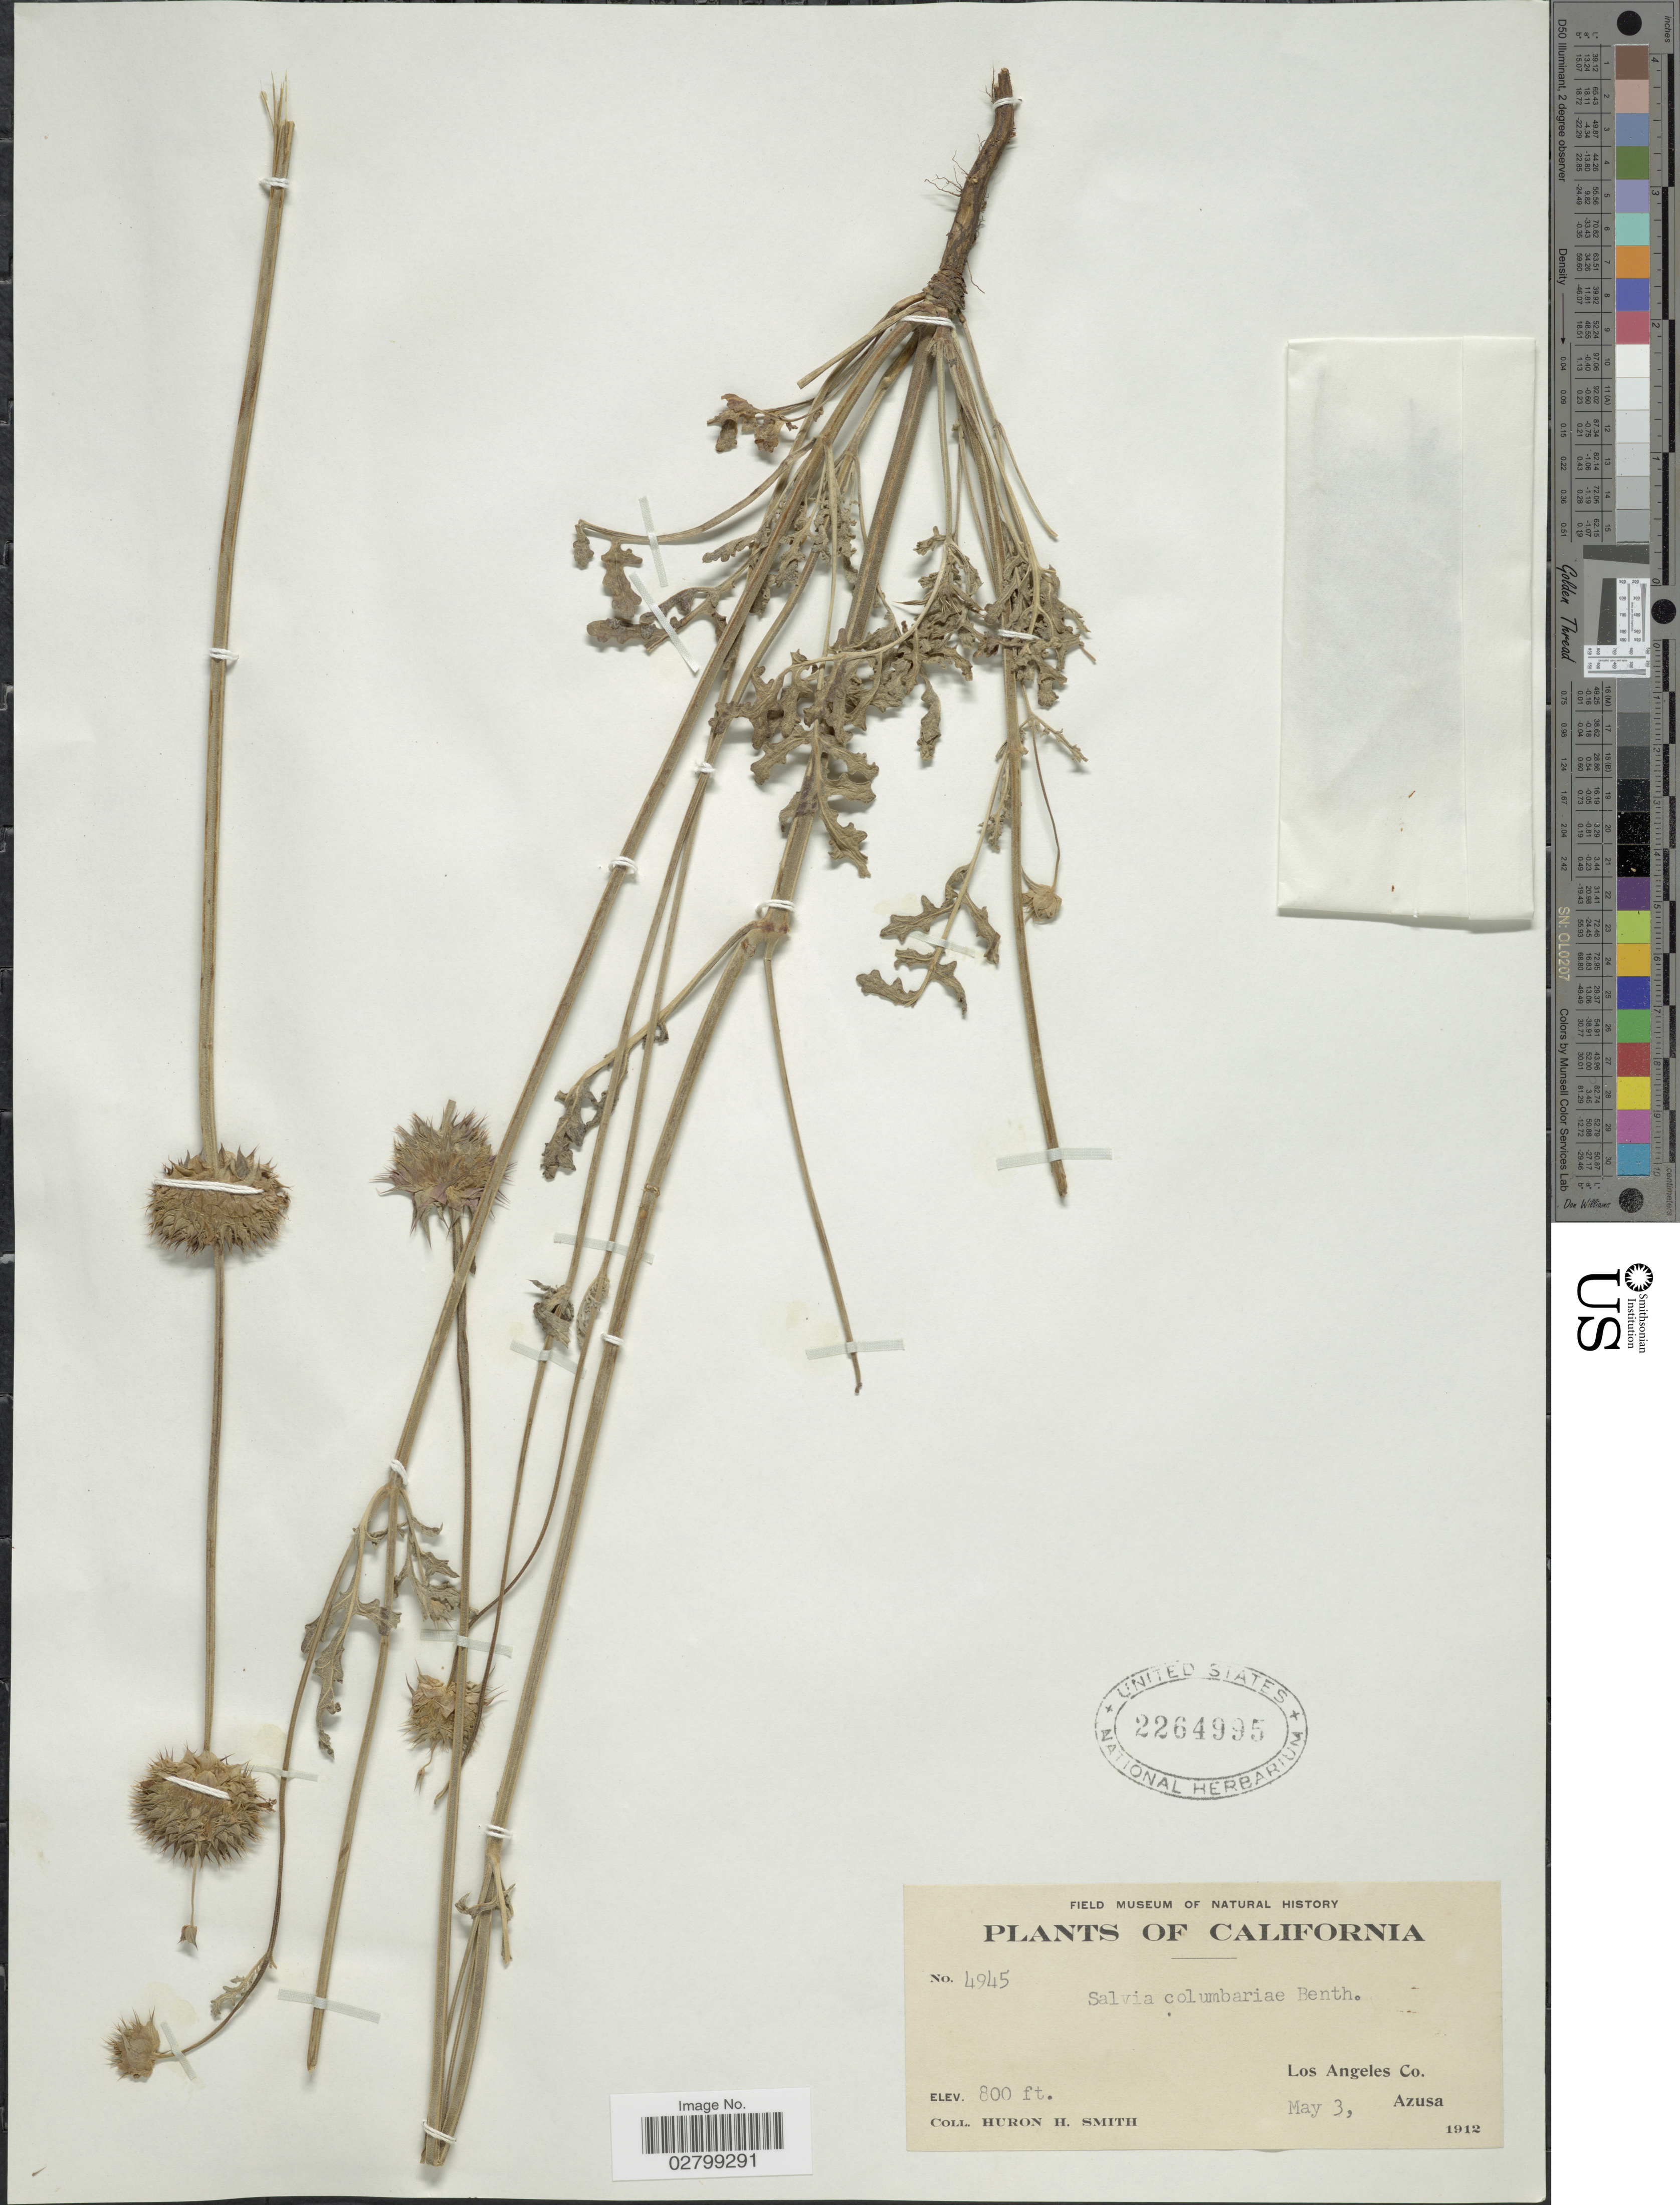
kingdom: Plantae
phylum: Tracheophyta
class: Magnoliopsida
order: Lamiales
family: Lamiaceae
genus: Salvia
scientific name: Salvia columbariae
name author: Benth.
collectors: Huron H. Smith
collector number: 4945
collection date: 1912-05-03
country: United States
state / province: California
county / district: Los Angeles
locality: Los Angeles Co. Azusa.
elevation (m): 244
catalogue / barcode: US 2264995